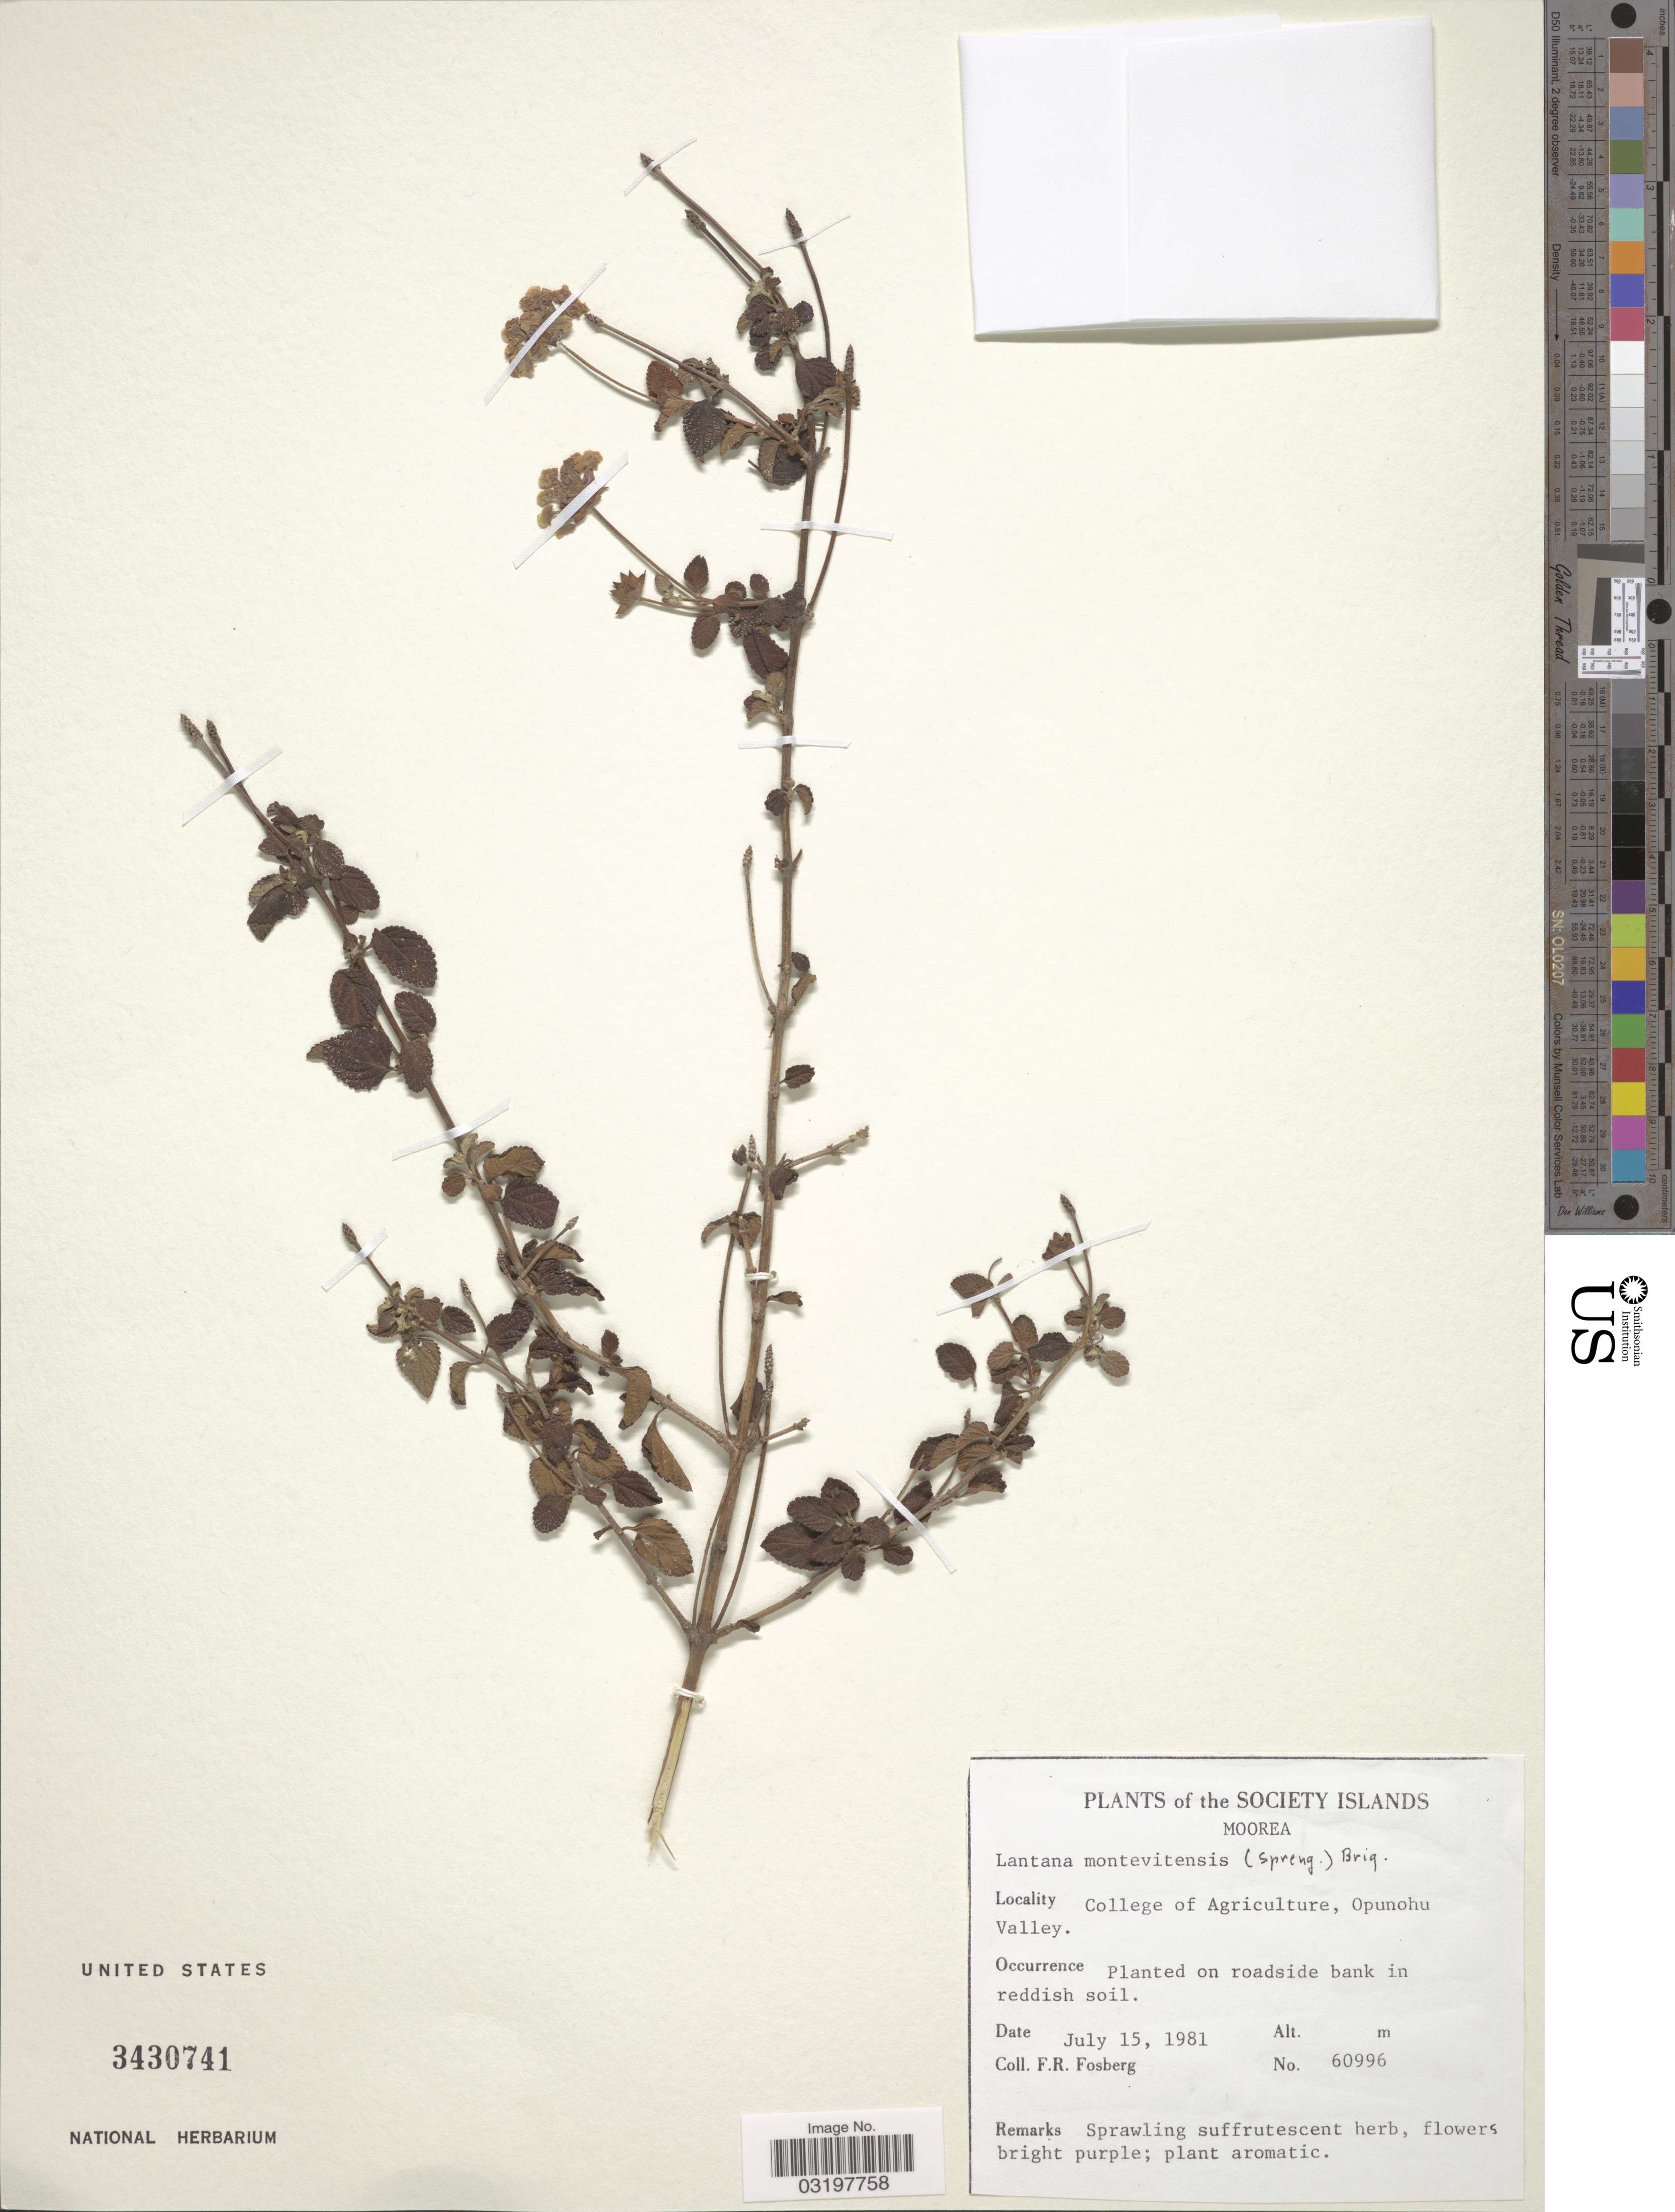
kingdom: Plantae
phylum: Tracheophyta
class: Magnoliopsida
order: Lamiales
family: Verbenaceae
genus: Lantana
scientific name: Lantana montevidensis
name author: (Spreng.) Briq.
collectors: F. R. Fosberg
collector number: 60996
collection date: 1981-07-15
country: French Polynesia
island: Moorea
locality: The Society Islands, Moorea, College of Agriculture, Opunohu Valley.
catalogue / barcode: US 3430741